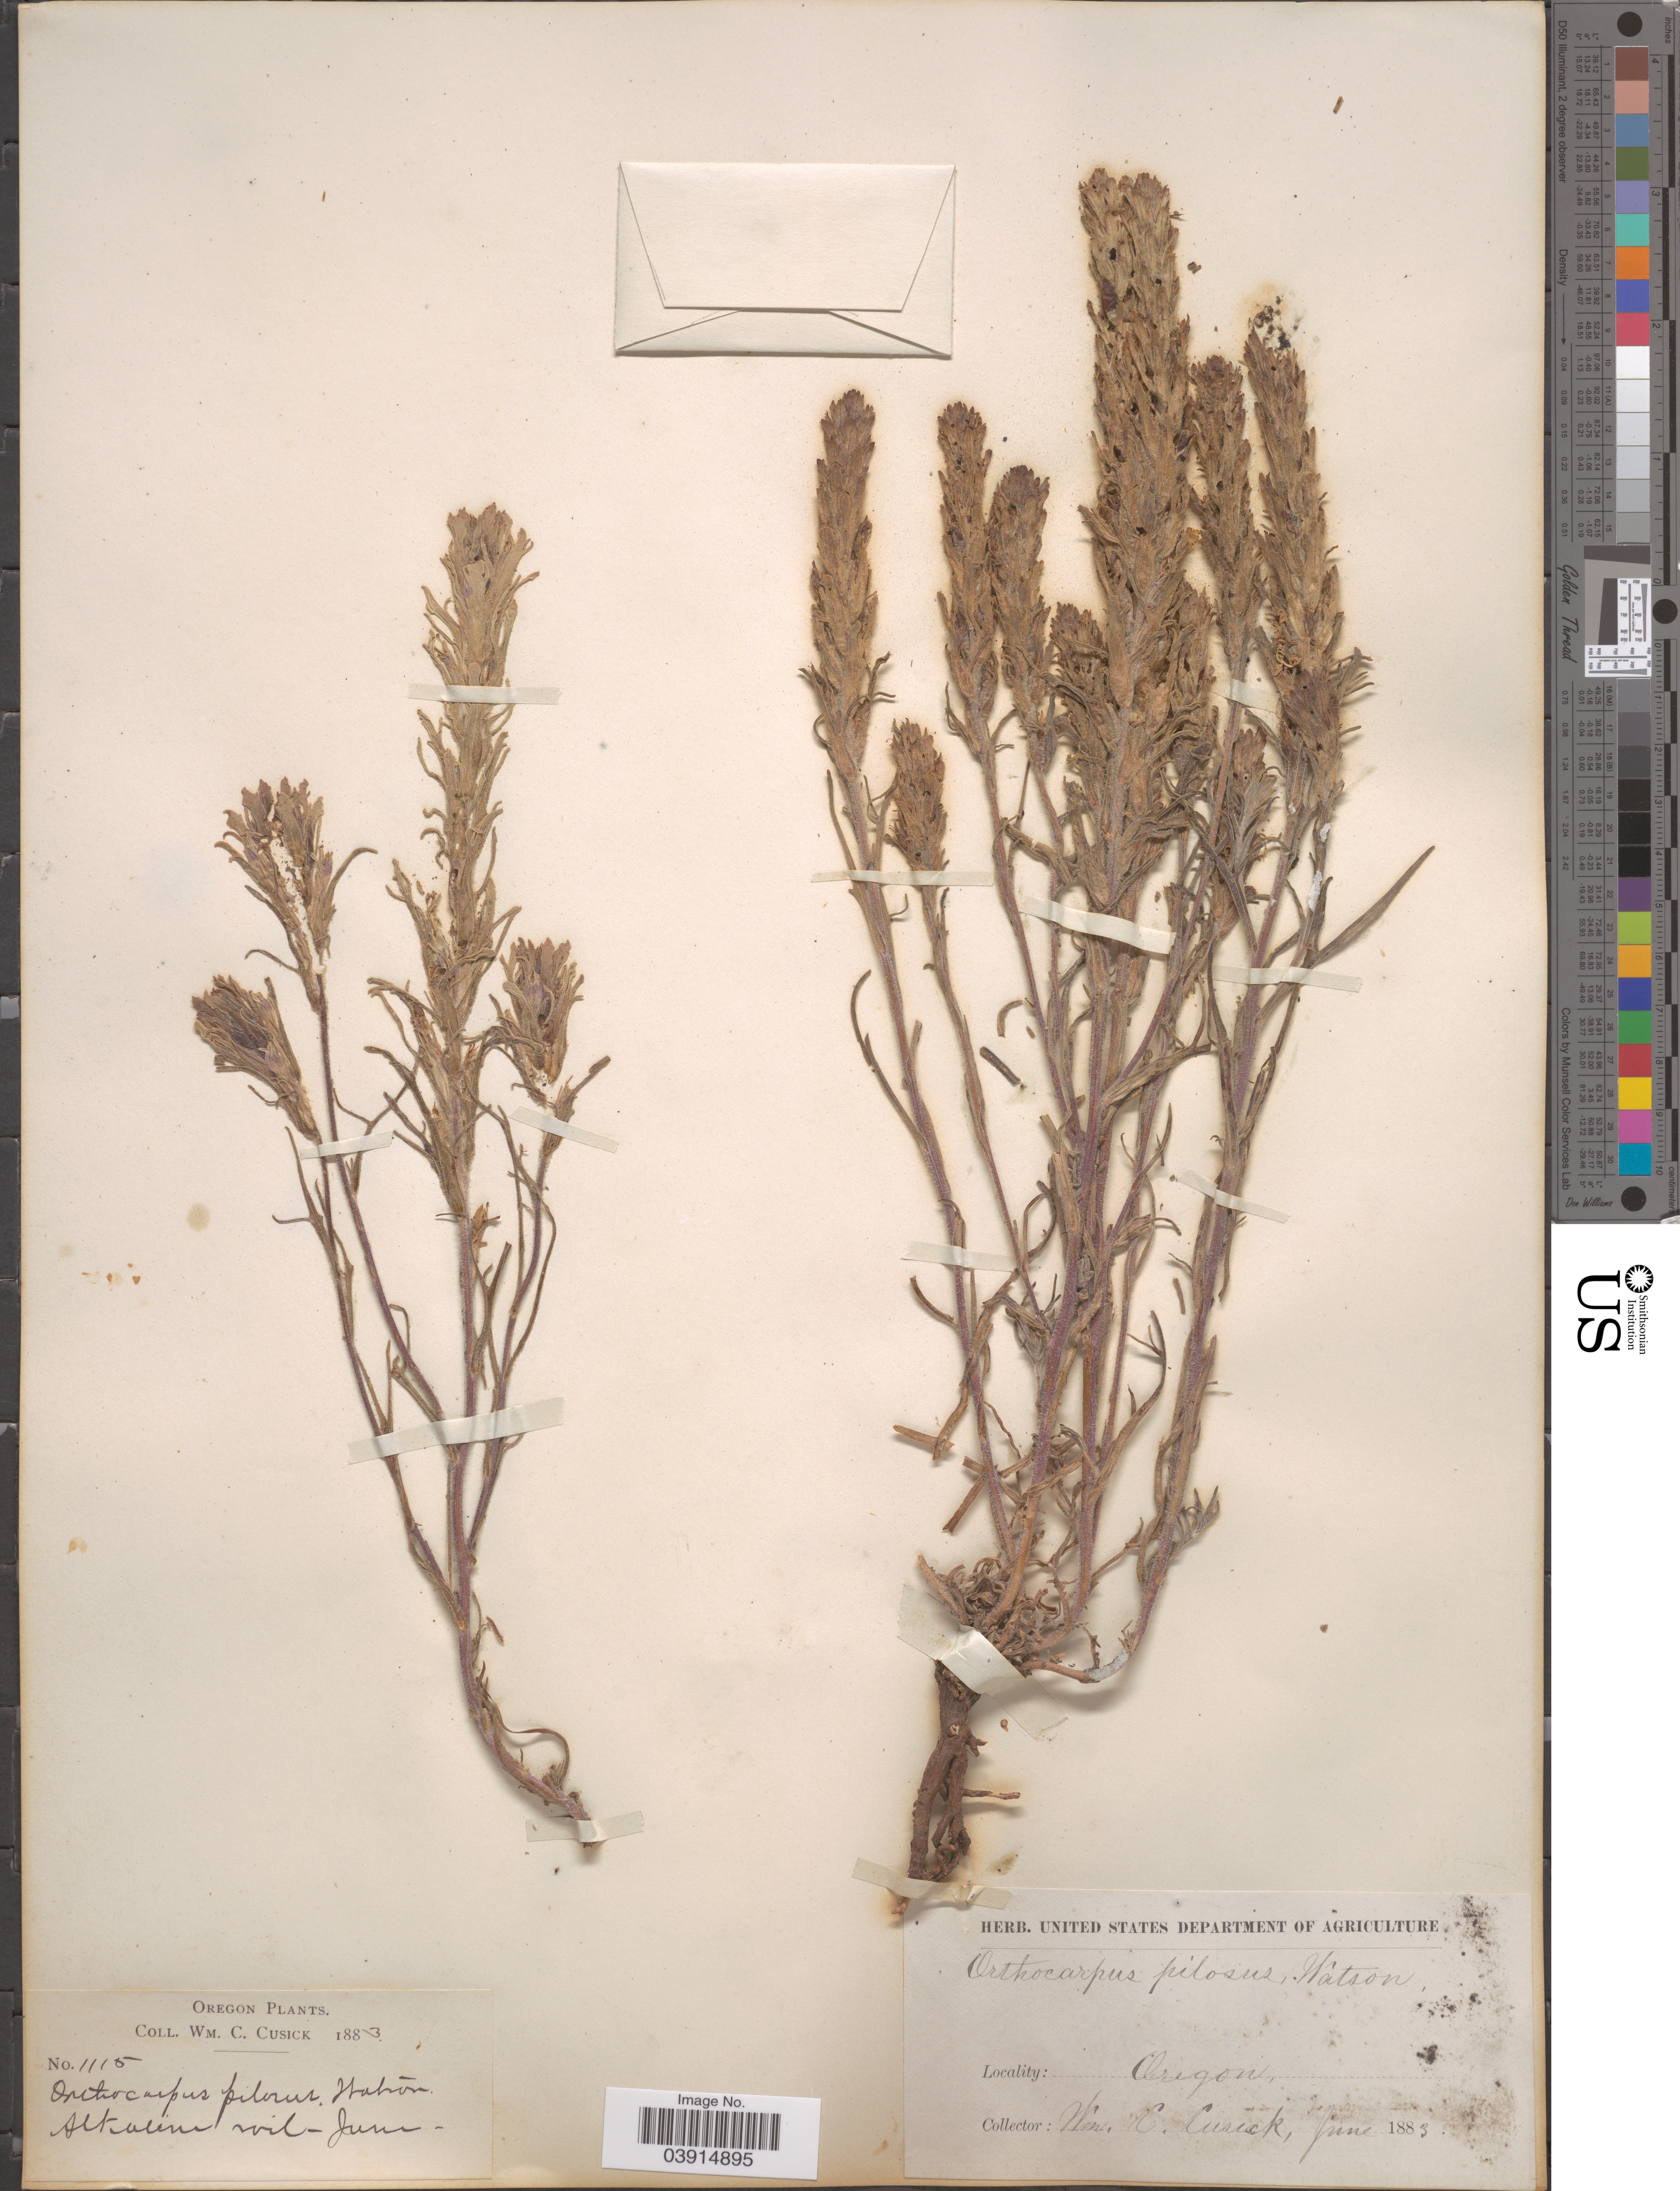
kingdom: Plantae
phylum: Tracheophyta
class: Magnoliopsida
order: Lamiales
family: Orobanchaceae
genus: Castilleja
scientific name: Castilleja sp.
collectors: W. C. Cusick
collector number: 1115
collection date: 1883-06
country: United States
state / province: Oregon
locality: Alkaline soil.